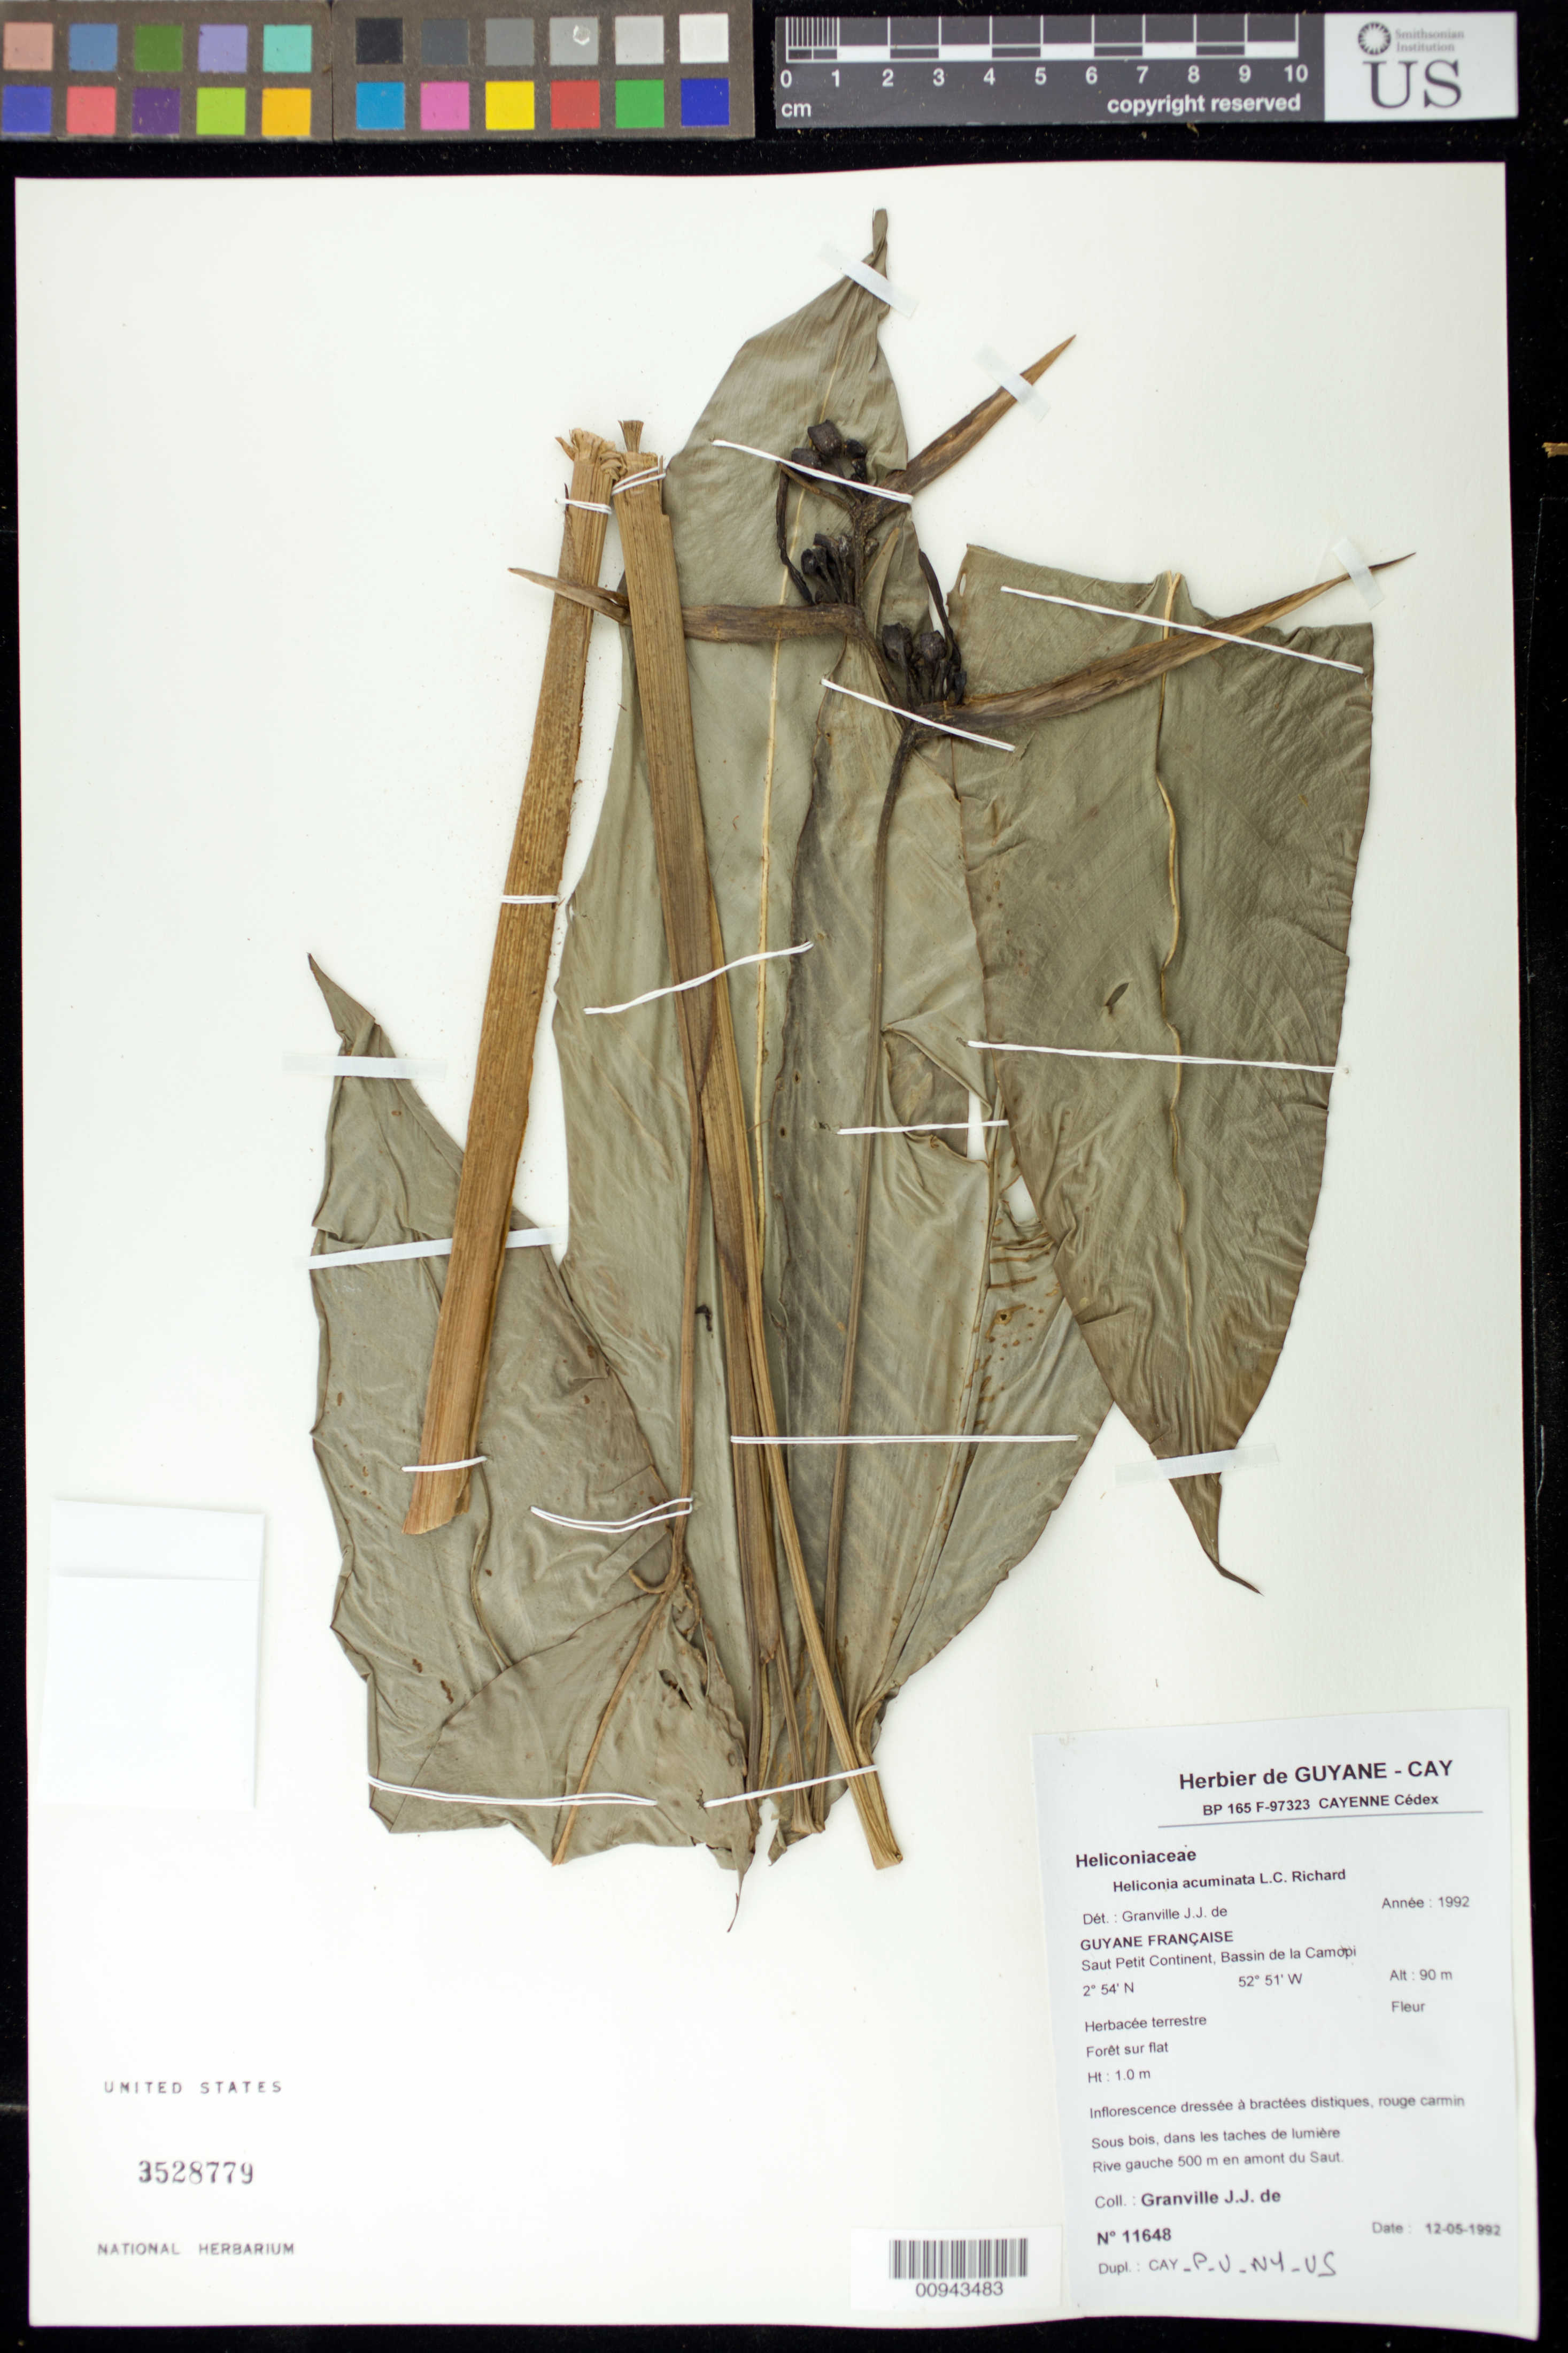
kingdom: Plantae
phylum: Tracheophyta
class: Liliopsida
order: Zingiberales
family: Heliconiaceae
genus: Heliconia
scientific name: Heliconia acuminata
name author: A. Rich.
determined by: Granville, J. J. de, (CAY), Institut de Recherche pour le Developpement (IRD) (FRENCH GUIANA)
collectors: J.-J. de Granville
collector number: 11648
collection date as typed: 12-May-92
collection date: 1992-05-12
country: French Guiana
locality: Saut Petit Continent, Bassin de la Camopi. Rive gauche 500m en amont du Saut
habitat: Foret sur flat. Sois bois, dans les taches de lumiere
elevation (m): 90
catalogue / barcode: US 3528779